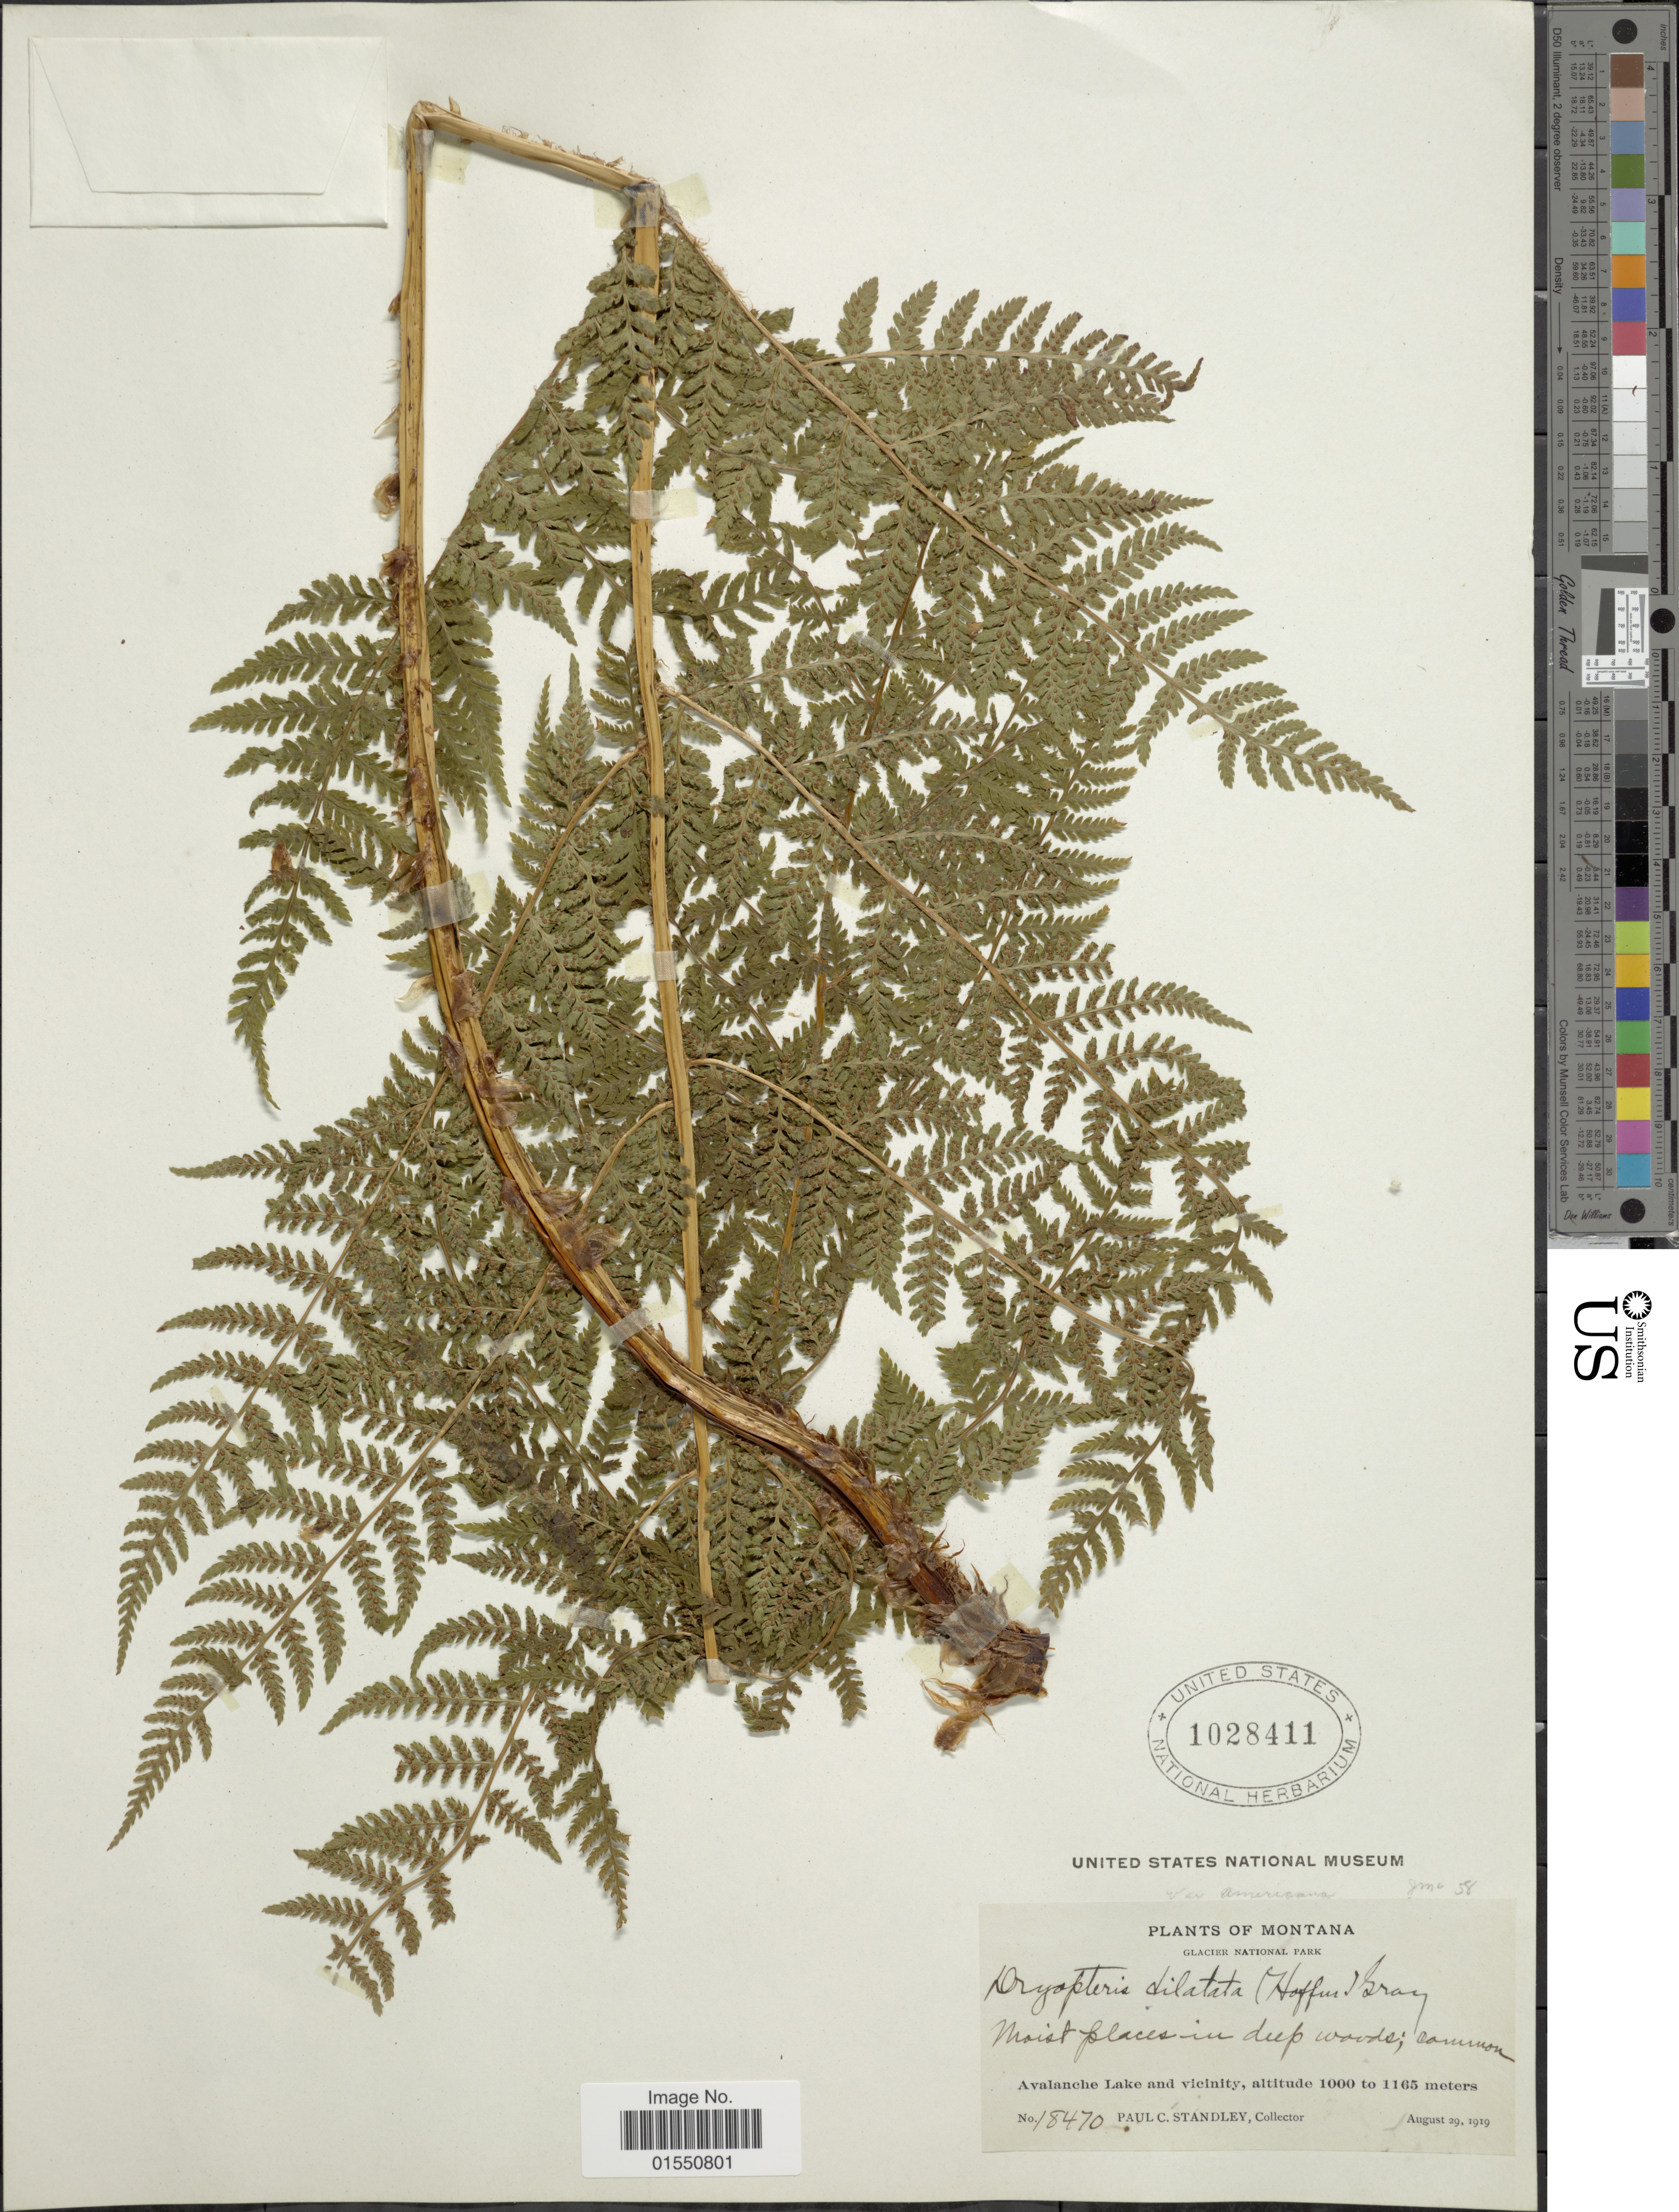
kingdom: Plantae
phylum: Tracheophyta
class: Polypodiopsida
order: Polypodiales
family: Dryopteridaceae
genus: Dryopteris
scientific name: Dryopteris expansa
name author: (C. Presl) Fraser-Jenk. & Jermy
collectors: P. C. Standley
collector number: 18470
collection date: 1919-08-29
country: United States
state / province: Montana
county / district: Flathead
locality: Glacier National Park, Avalanche Lake & vicinity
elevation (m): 1000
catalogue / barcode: US 1028411